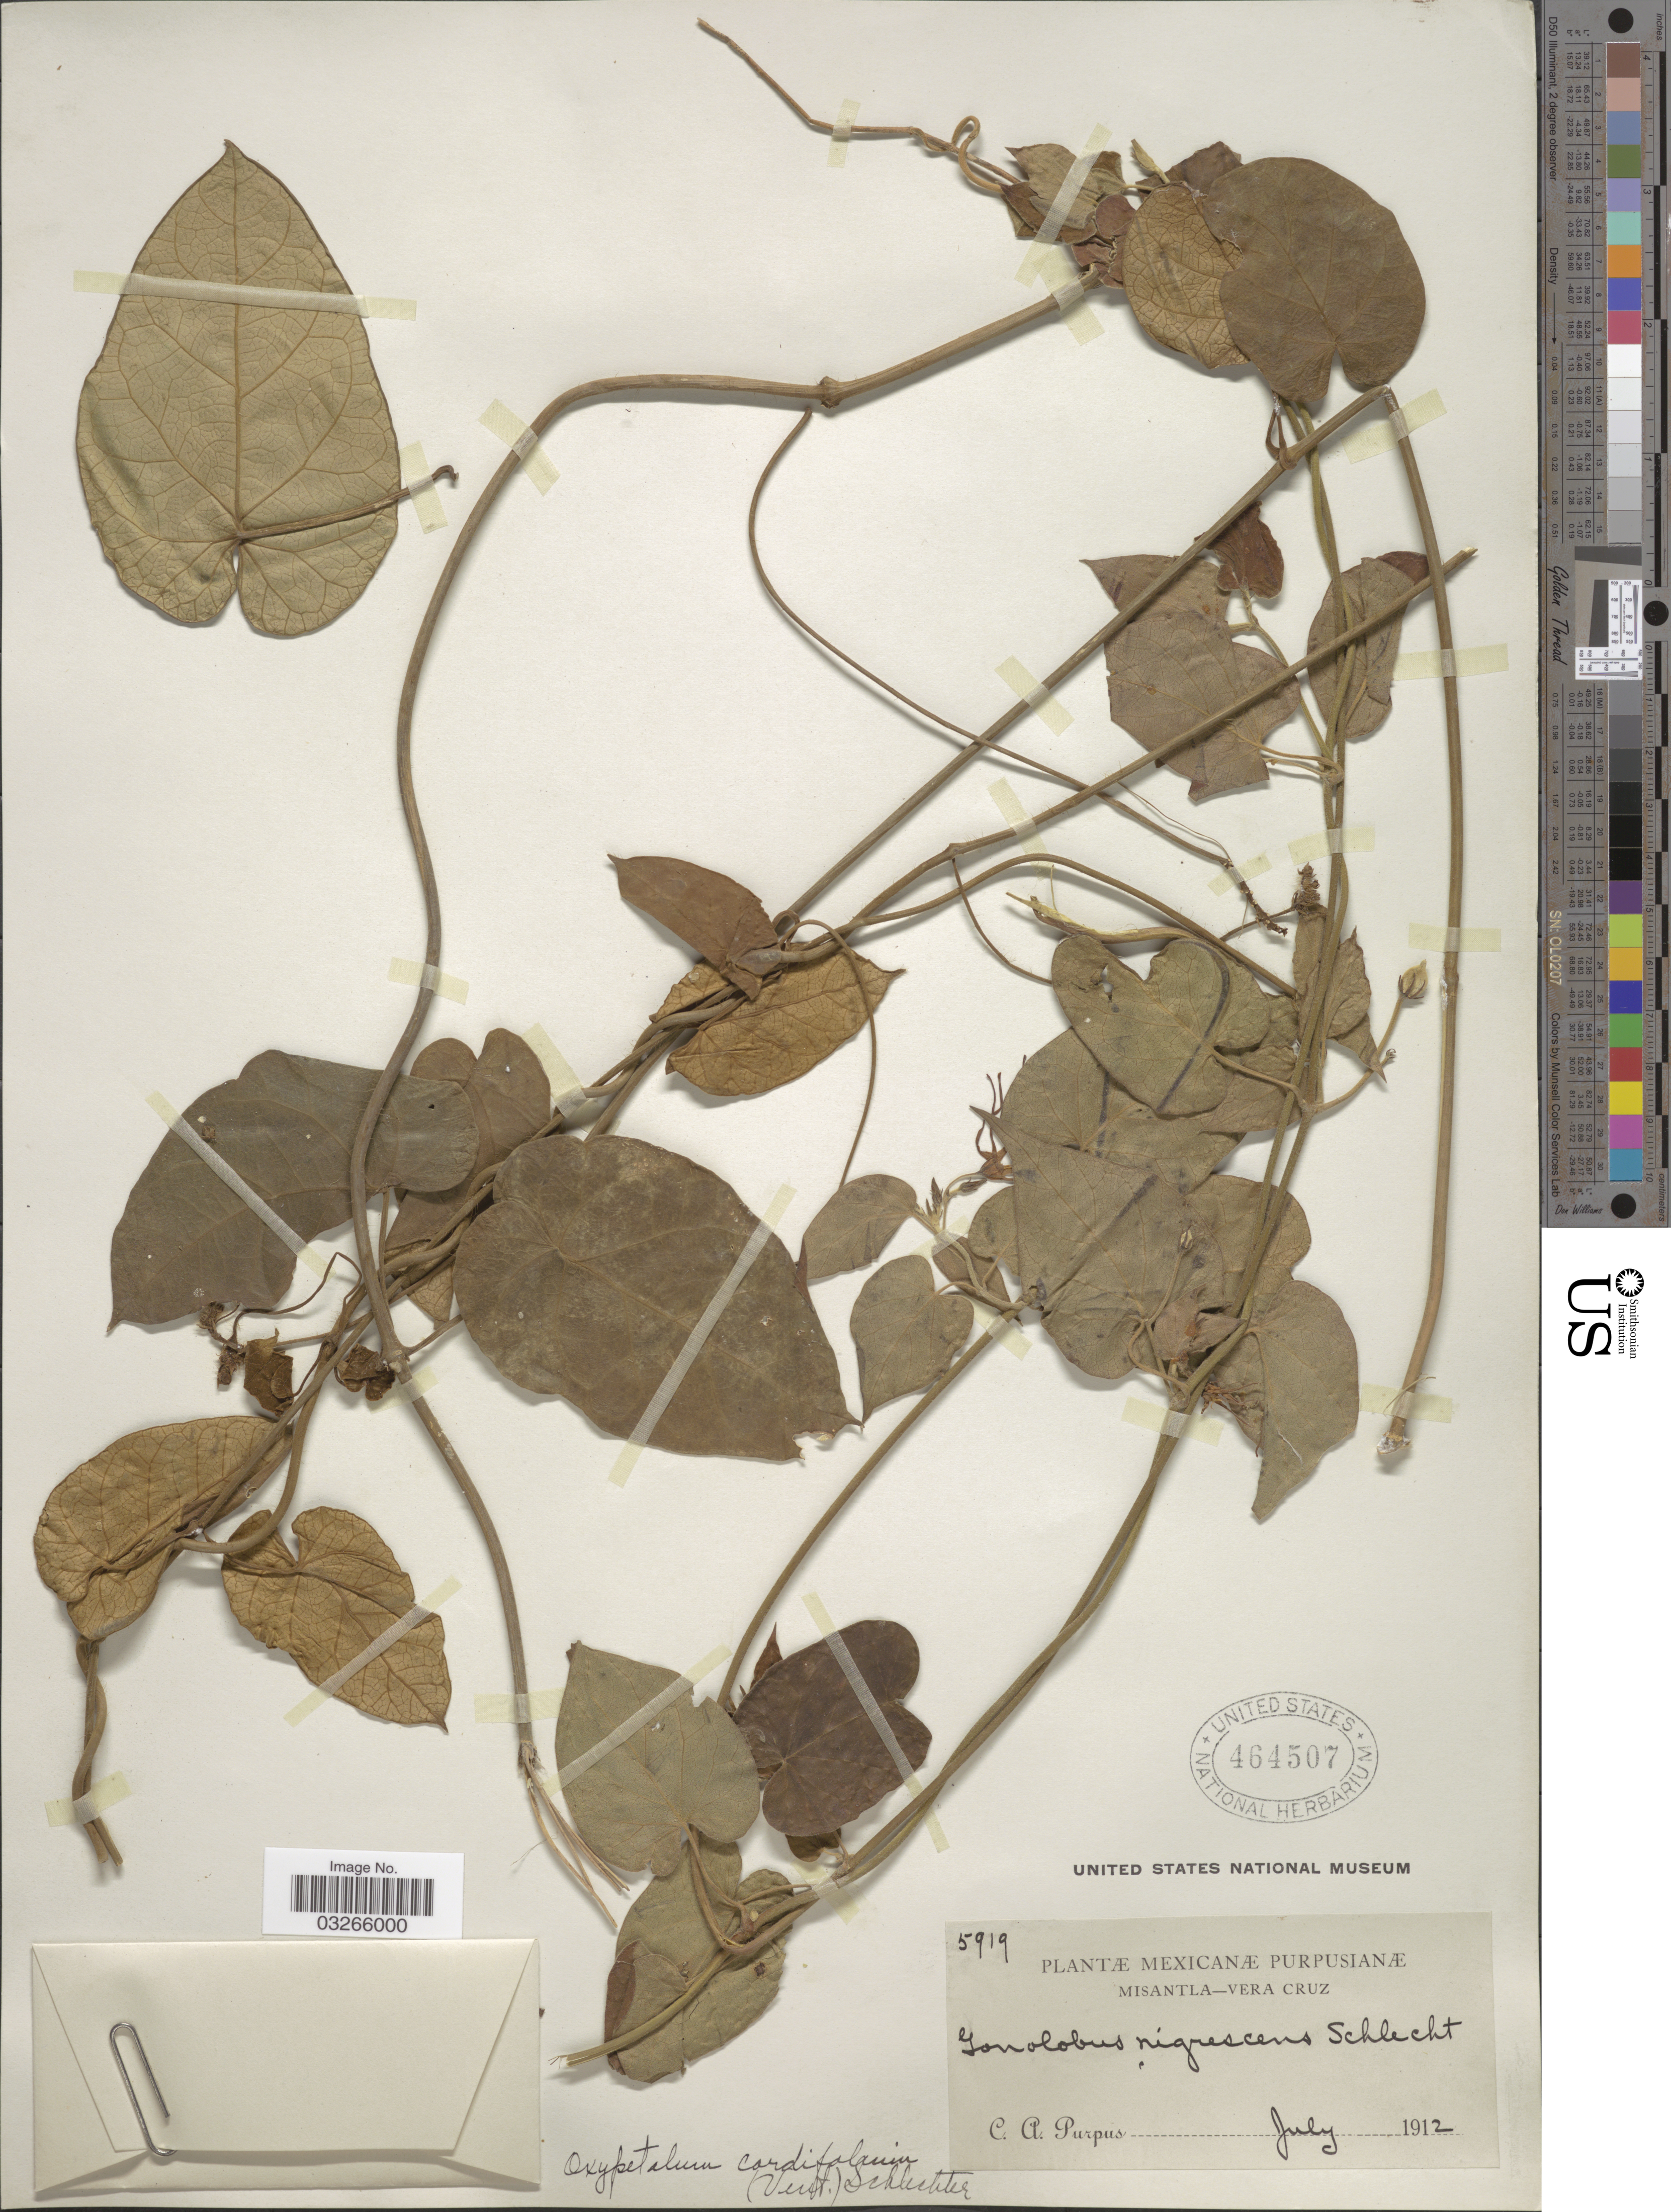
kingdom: Plantae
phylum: Tracheophyta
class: Magnoliopsida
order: Gentianales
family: Apocynaceae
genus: Oxypetalum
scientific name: Oxypetalum cordifolium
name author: (Vent.) Schltr.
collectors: C. A. Purpus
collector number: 5919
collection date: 1912-07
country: Mexico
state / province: Veracruz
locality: Misantla - Vera Cruz.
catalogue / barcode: US 464507